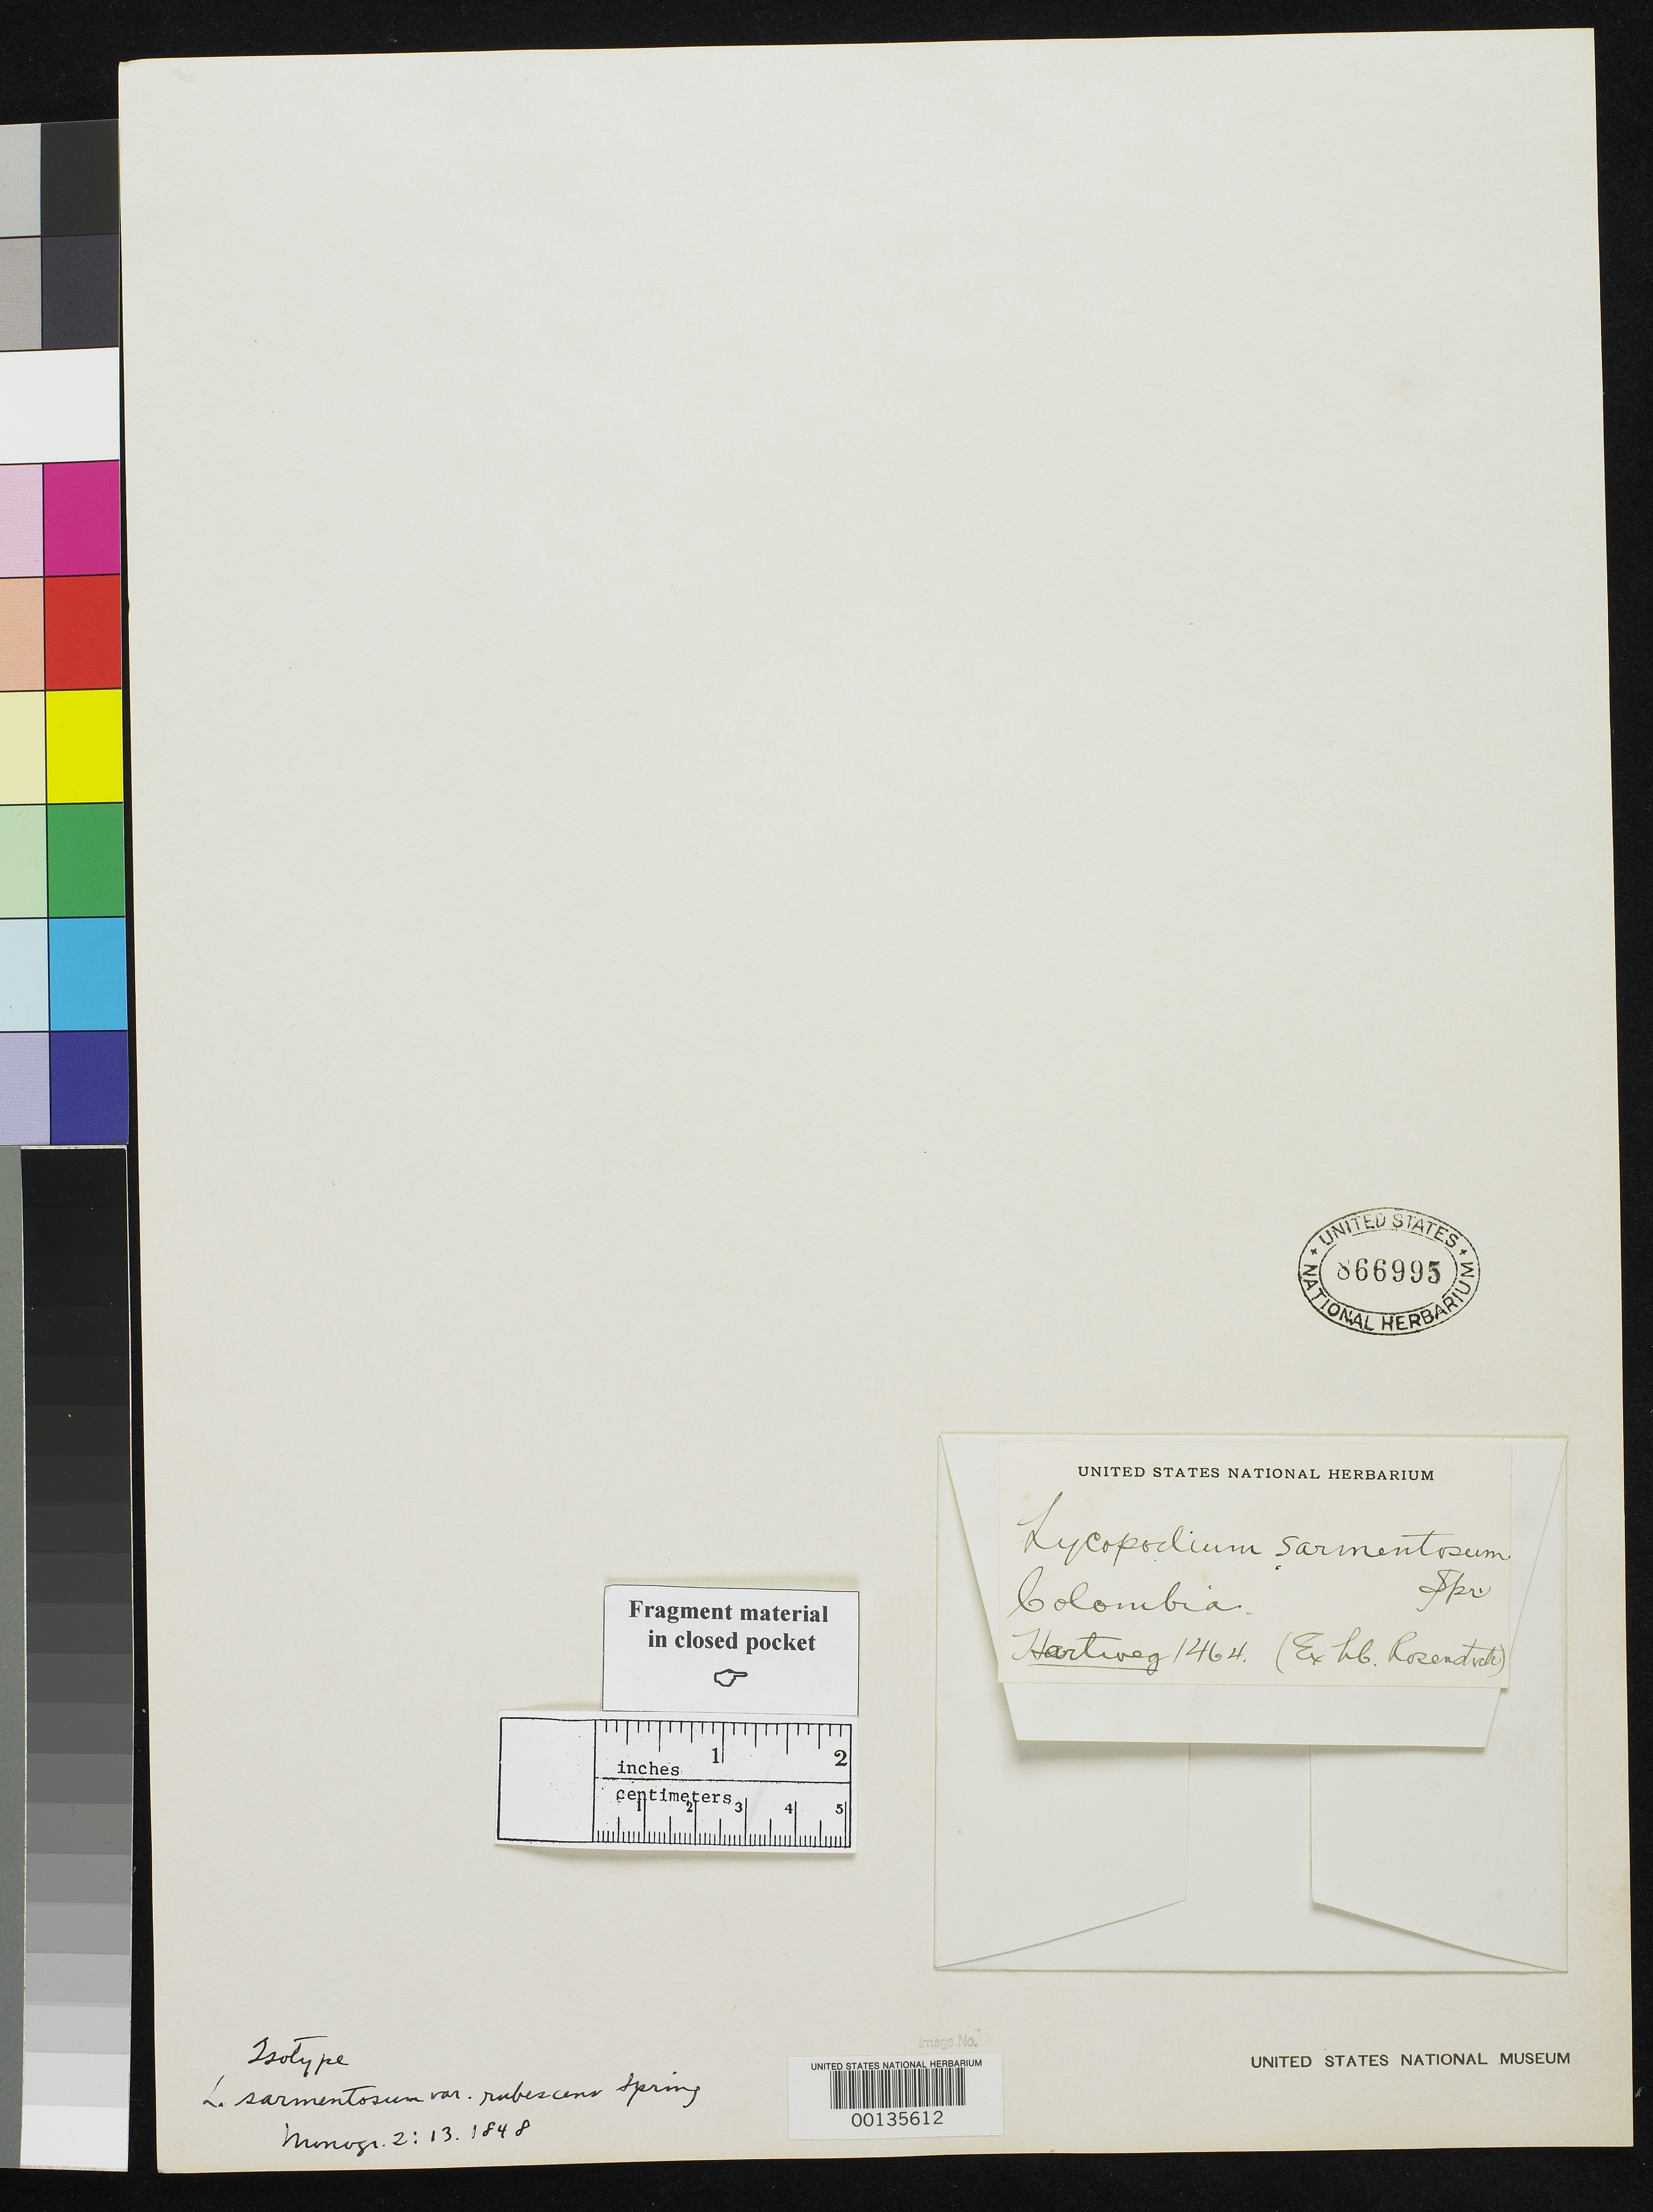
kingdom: Plantae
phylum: Tracheophyta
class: Lycopodiopsida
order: Lycopodiales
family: Lycopodiaceae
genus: Lycopodium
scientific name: Lycopodium sarmentosum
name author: Spring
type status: Type Collection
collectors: K. Hartweg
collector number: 1464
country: Colombia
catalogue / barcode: US 866995